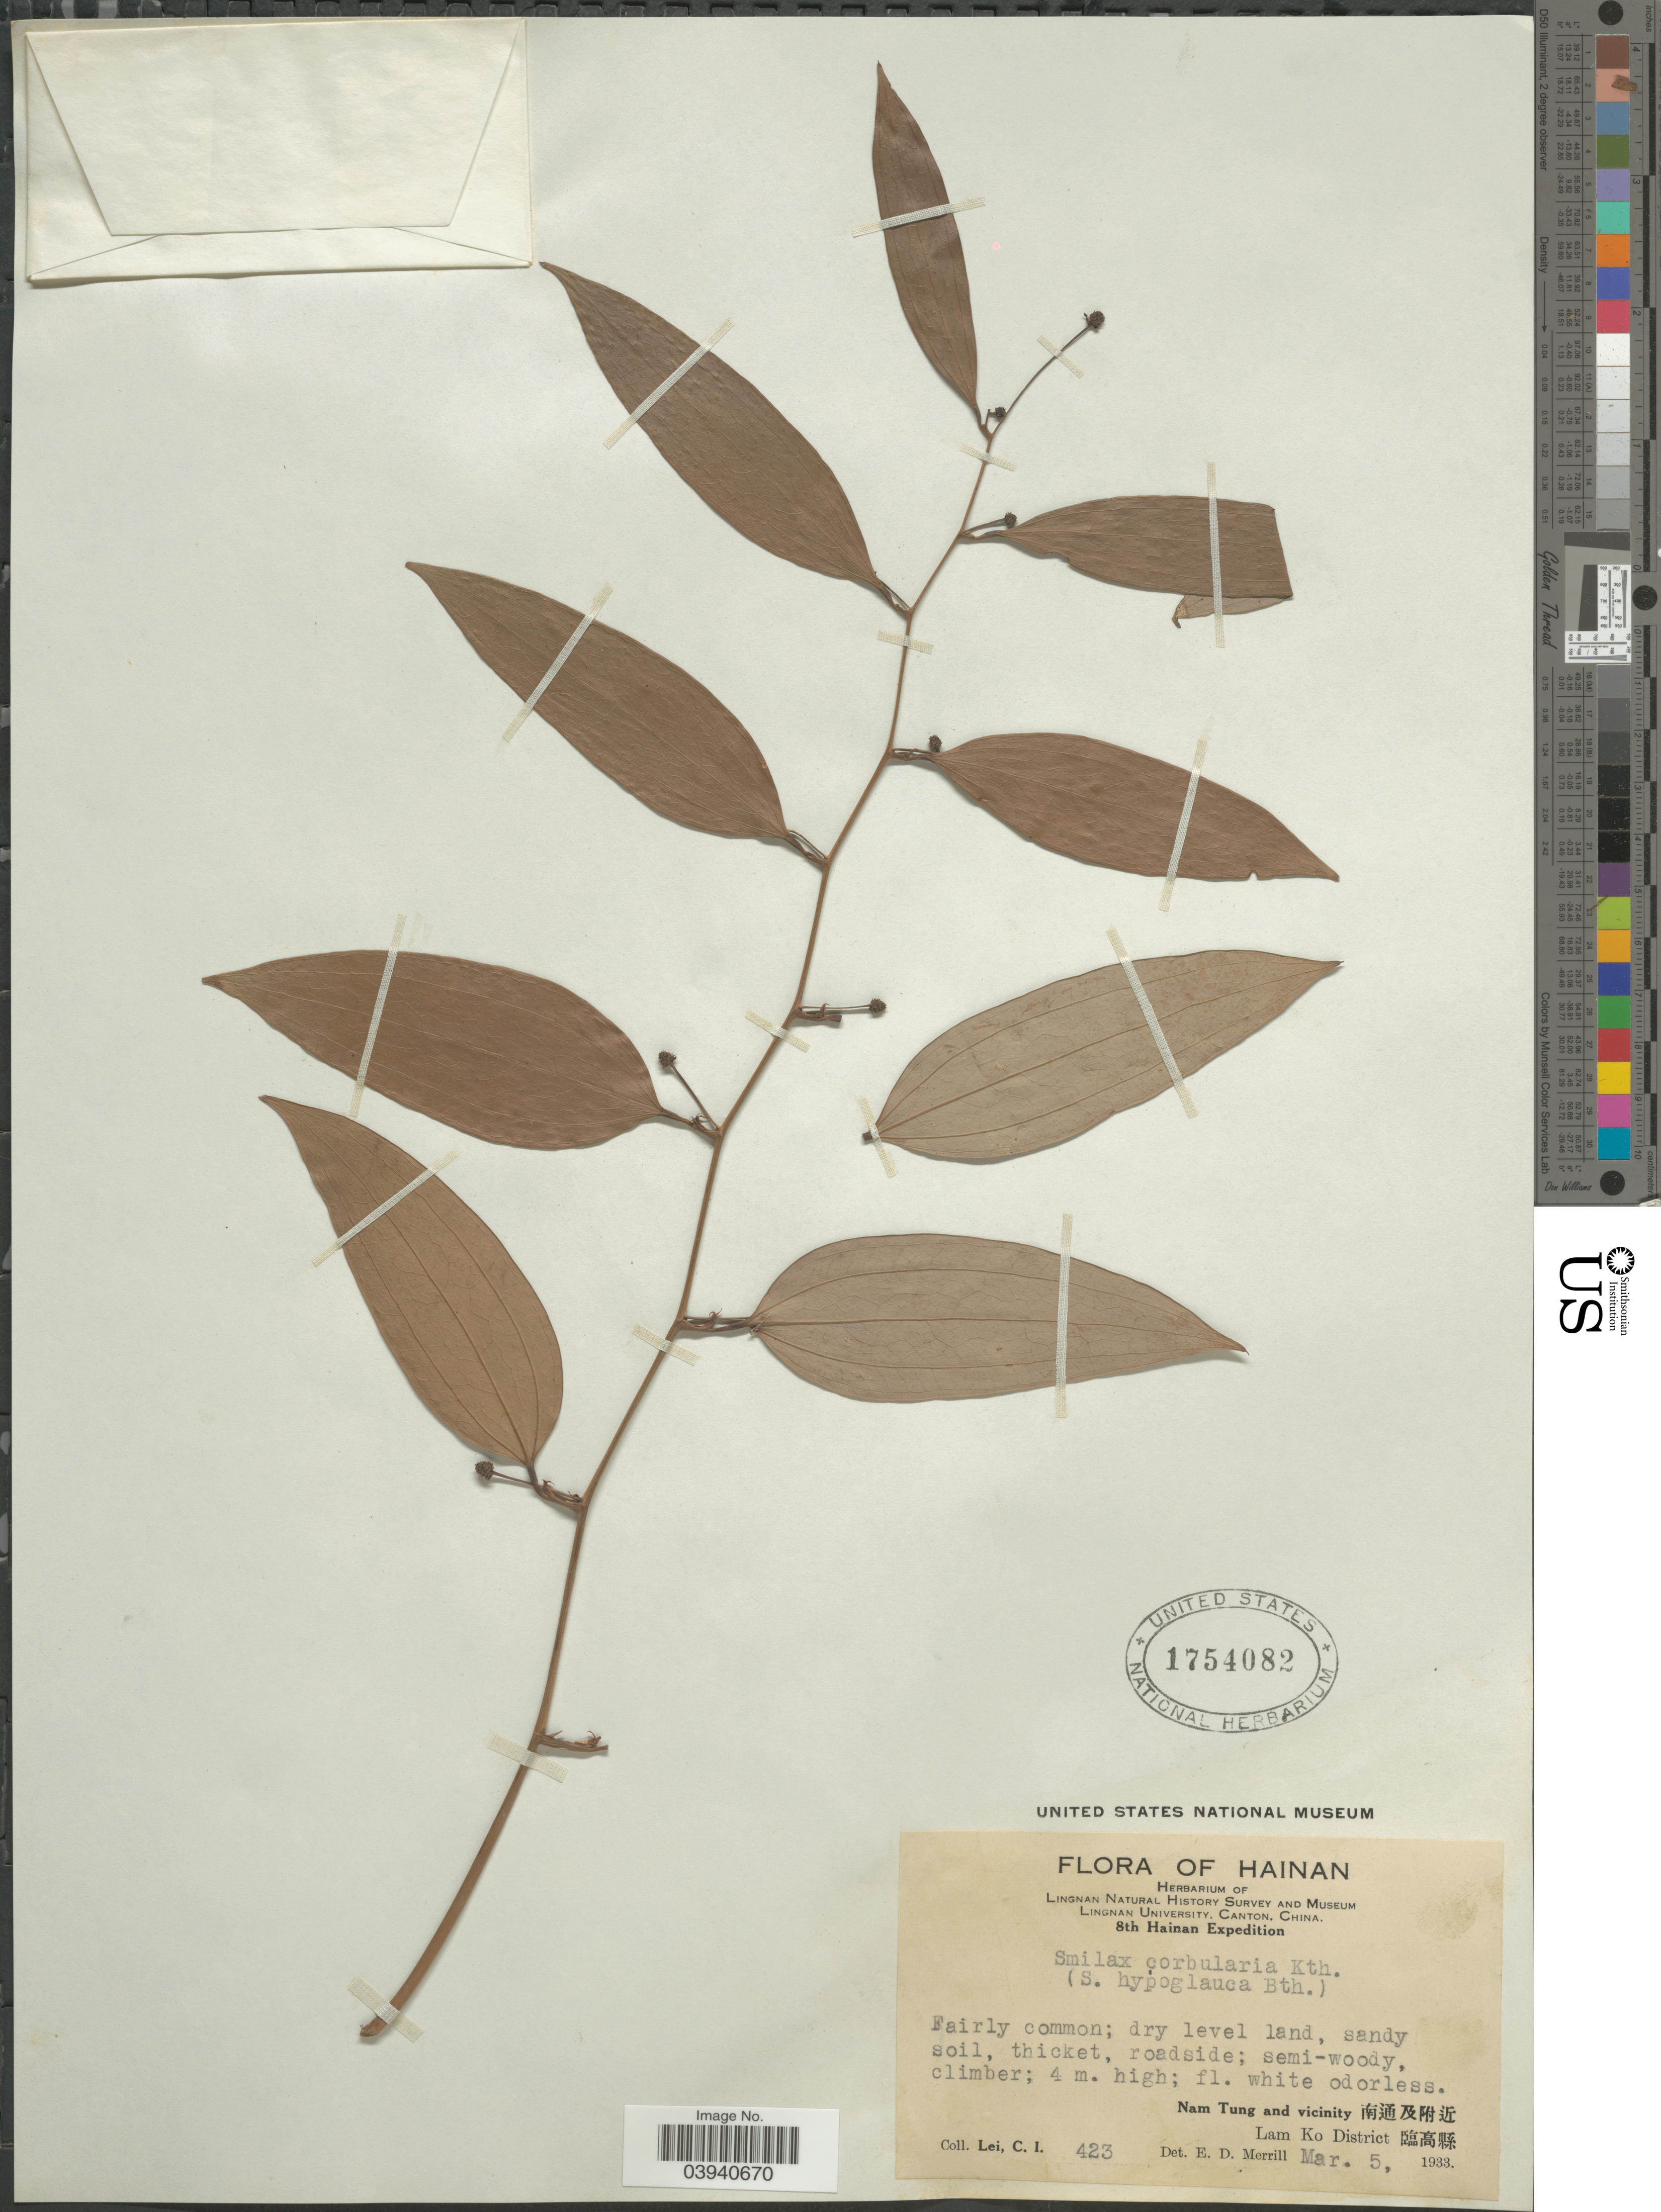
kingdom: Plantae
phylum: Tracheophyta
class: Liliopsida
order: Liliales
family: Smilacaceae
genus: Smilax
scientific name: Smilax corbularia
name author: Kunth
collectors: C. I. Lei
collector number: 423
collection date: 1933-03-05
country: China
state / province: Hainan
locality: Nam Tung and vicinity X. Lam Ko District X.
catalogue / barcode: US 1754082